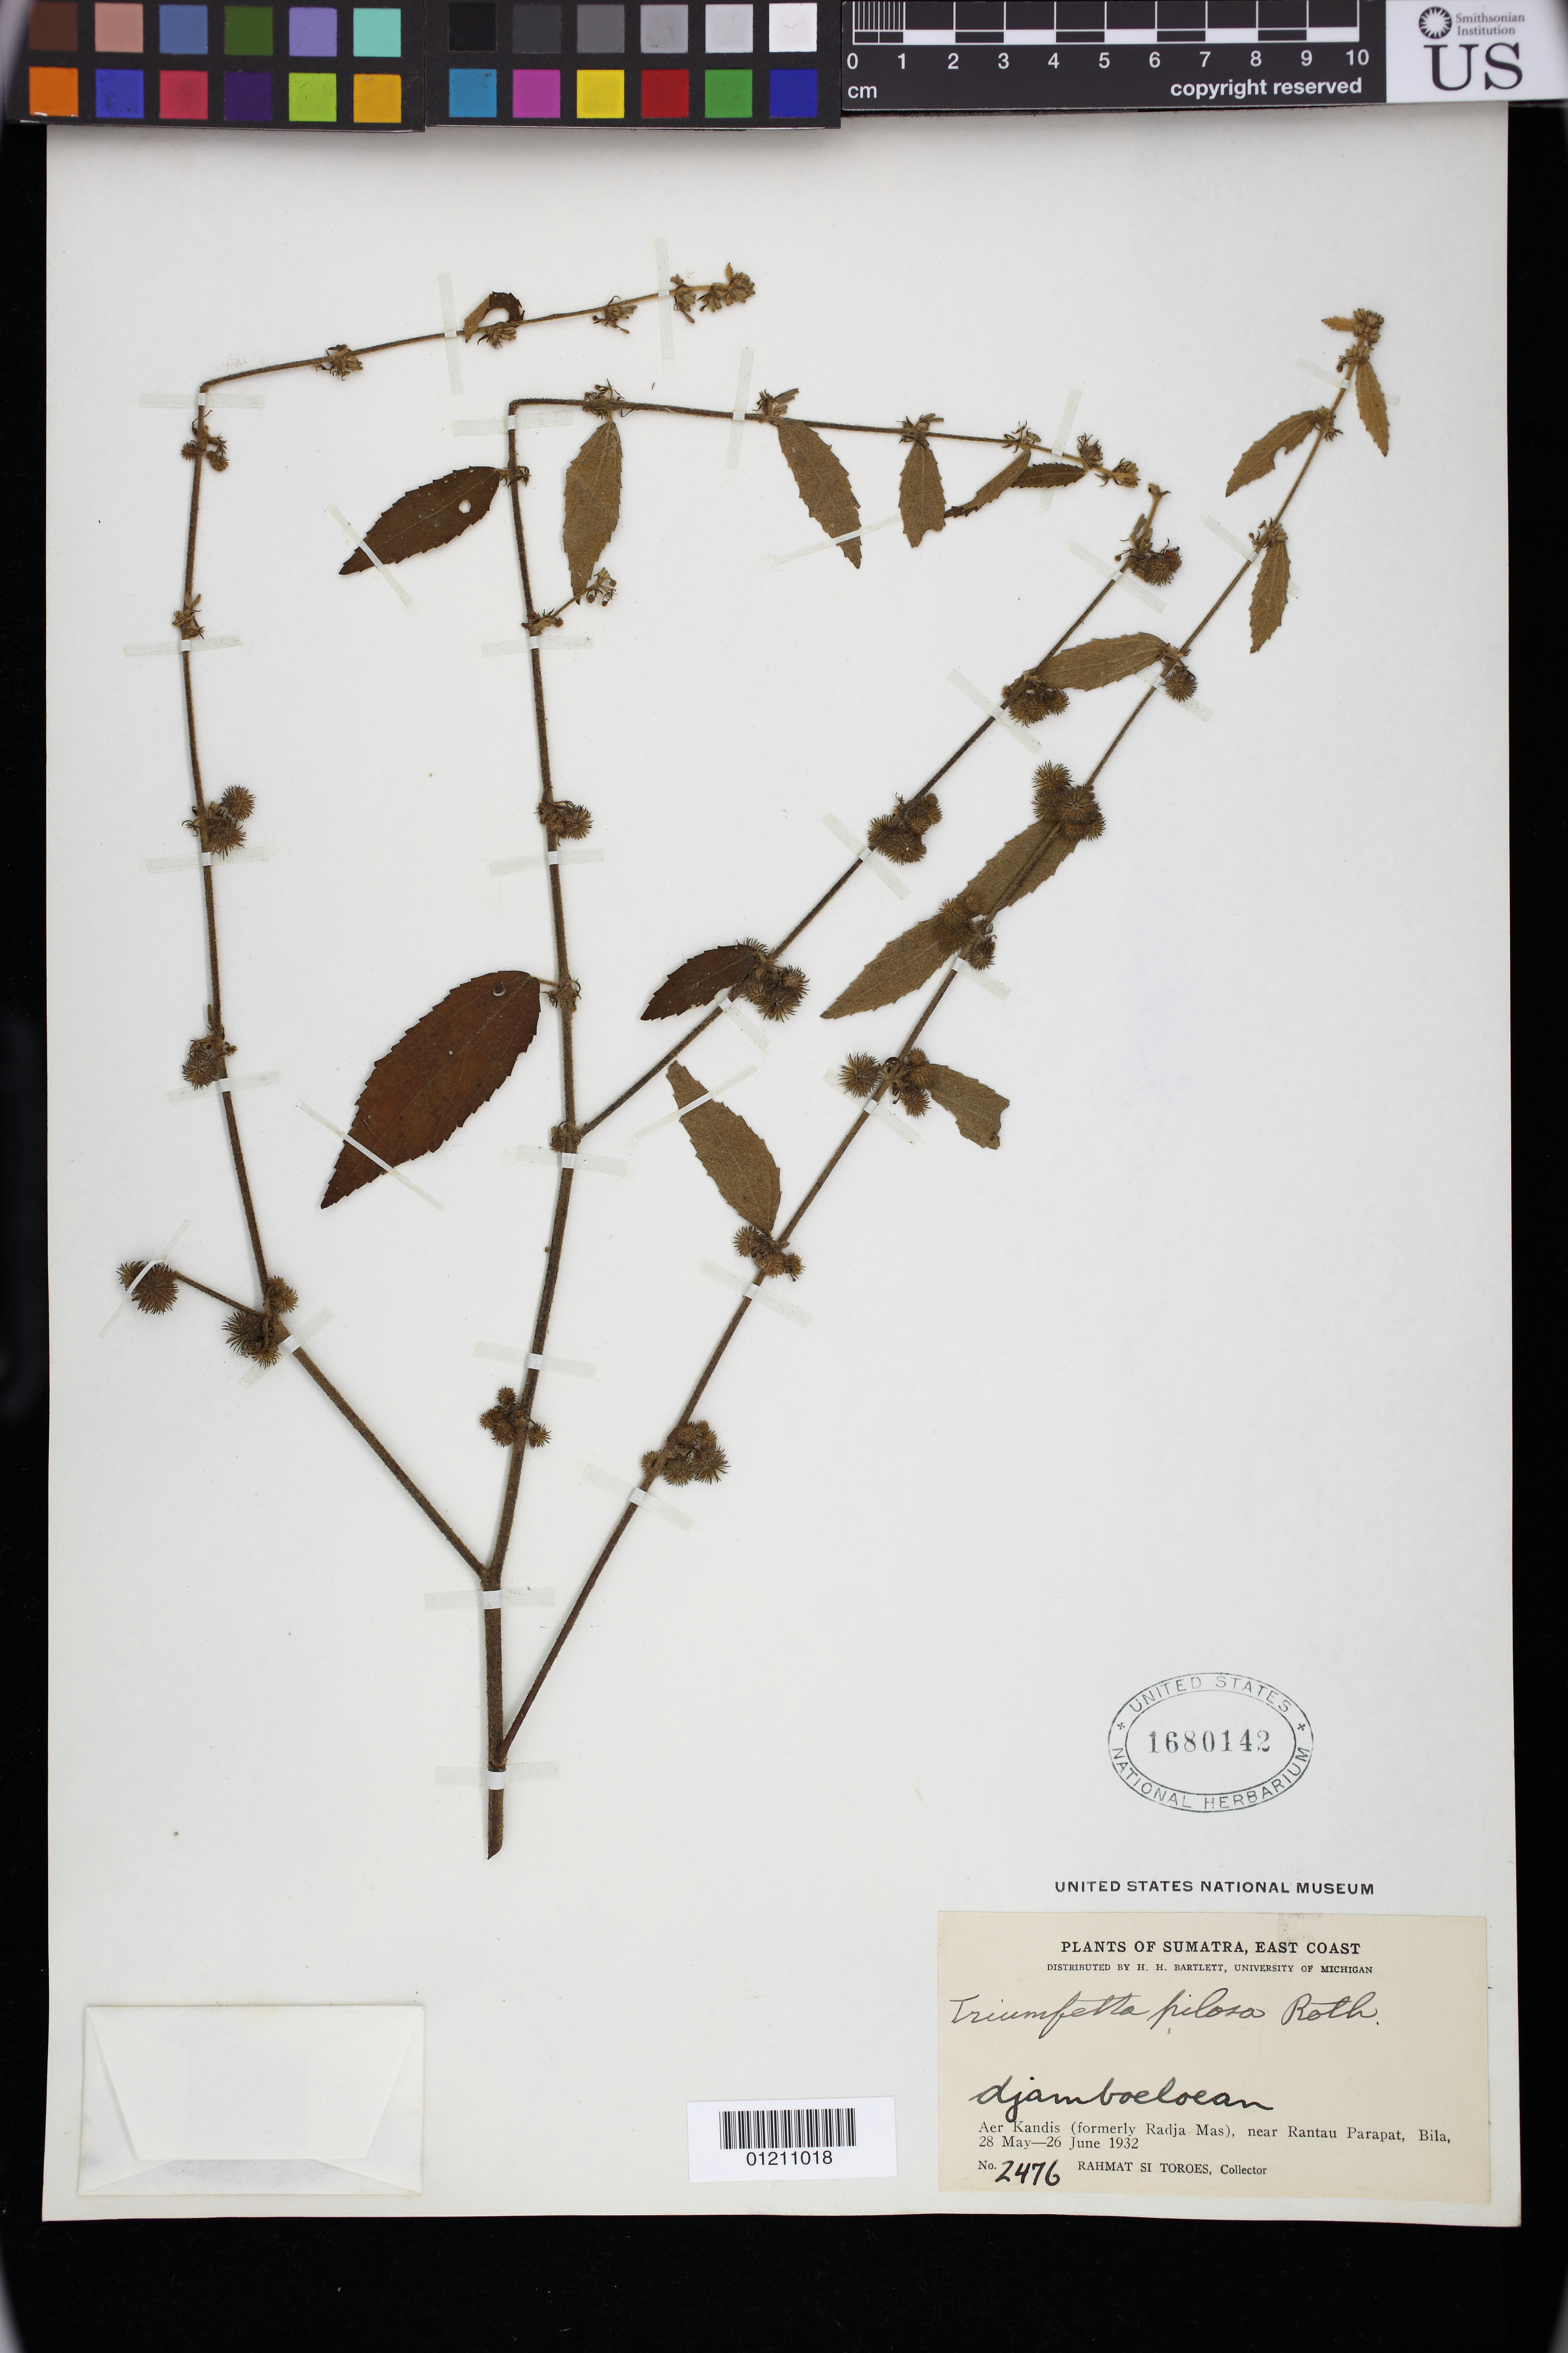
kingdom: Plantae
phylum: Tracheophyta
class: Magnoliopsida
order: Malvales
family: Malvaceae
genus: Triumfetta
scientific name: Triumfetta pilosa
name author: Roth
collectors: Rahmat Si Boeea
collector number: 2476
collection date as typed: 28 May 1932 to 26 Jun 1932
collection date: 1932-05-28/1932-06-26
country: Indonesia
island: Sumatra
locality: Sumatra, East Coast, Aer Kandis (formerly Radja Mas) near Rantau Parapat, Bila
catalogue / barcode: US 1680142